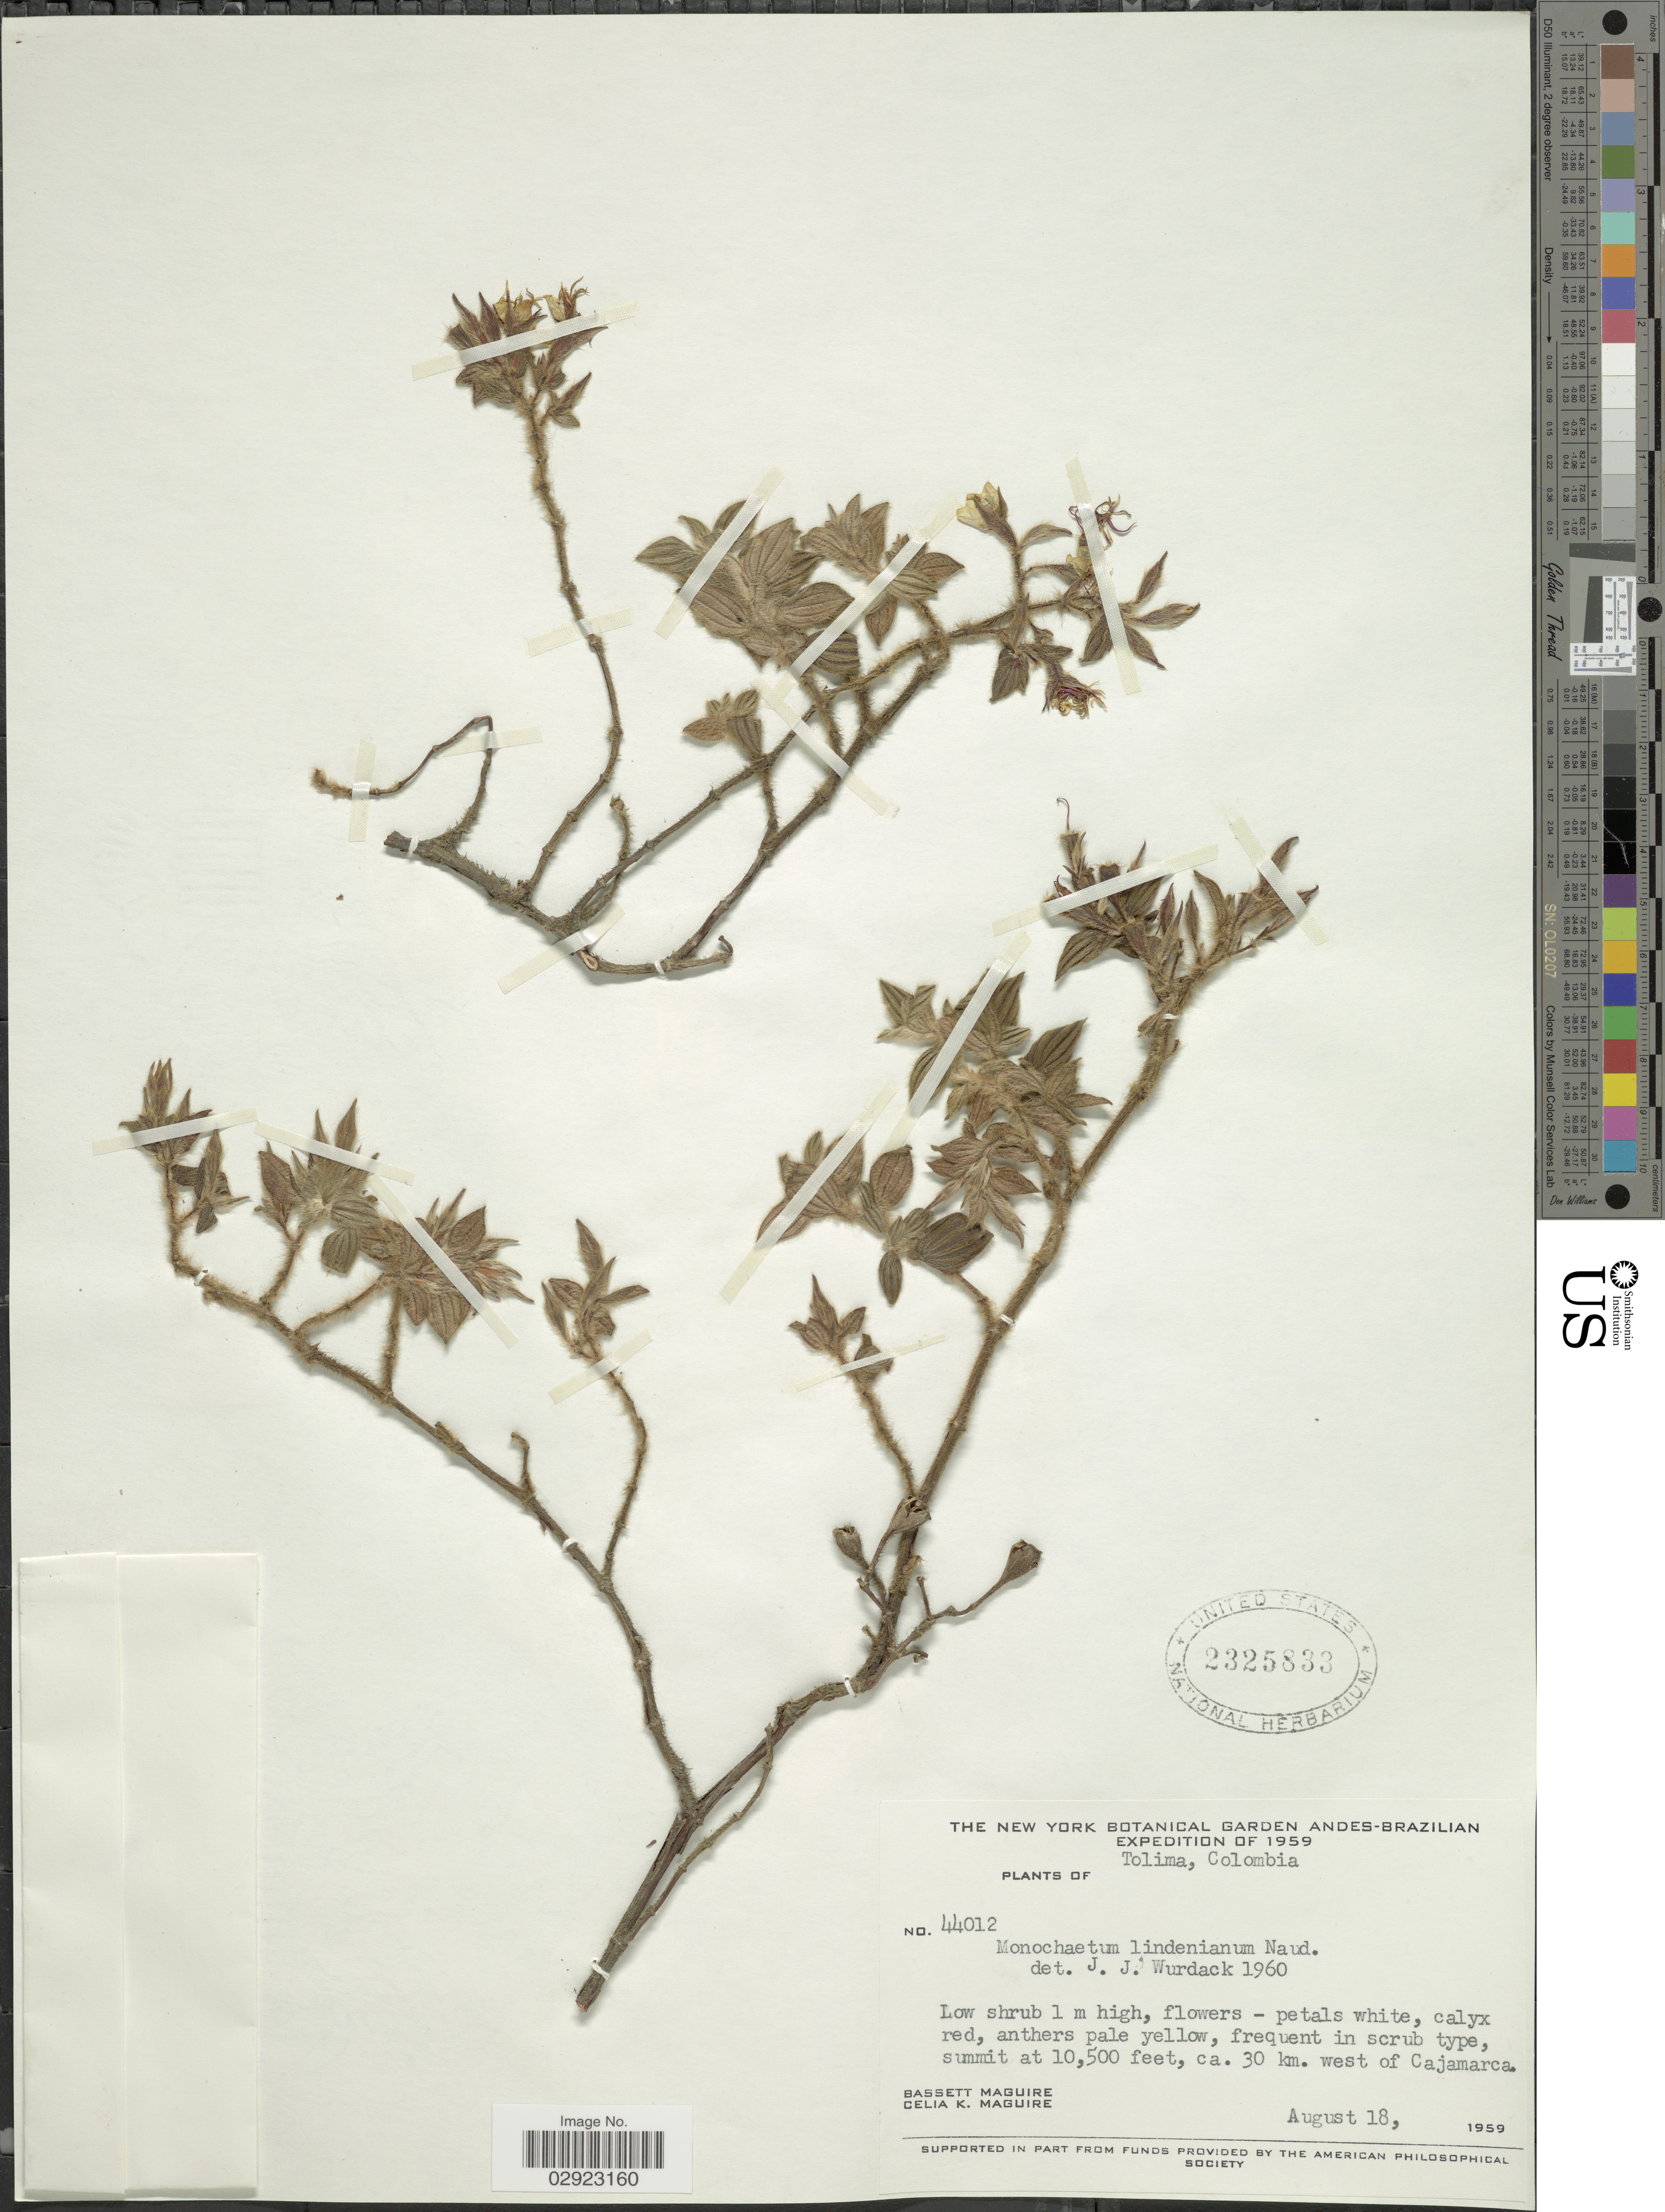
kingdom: Plantae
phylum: Tracheophyta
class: Magnoliopsida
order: Myrtales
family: Melastomataceae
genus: Monochaetum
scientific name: Monochaetum lindenianum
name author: Naudin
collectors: B. Maguire & C. K. Maguire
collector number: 44012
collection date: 1959-08-18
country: Colombia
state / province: Tolima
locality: Ca. 30 km. west of Cajamarca.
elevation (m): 3200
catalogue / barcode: US 2325833